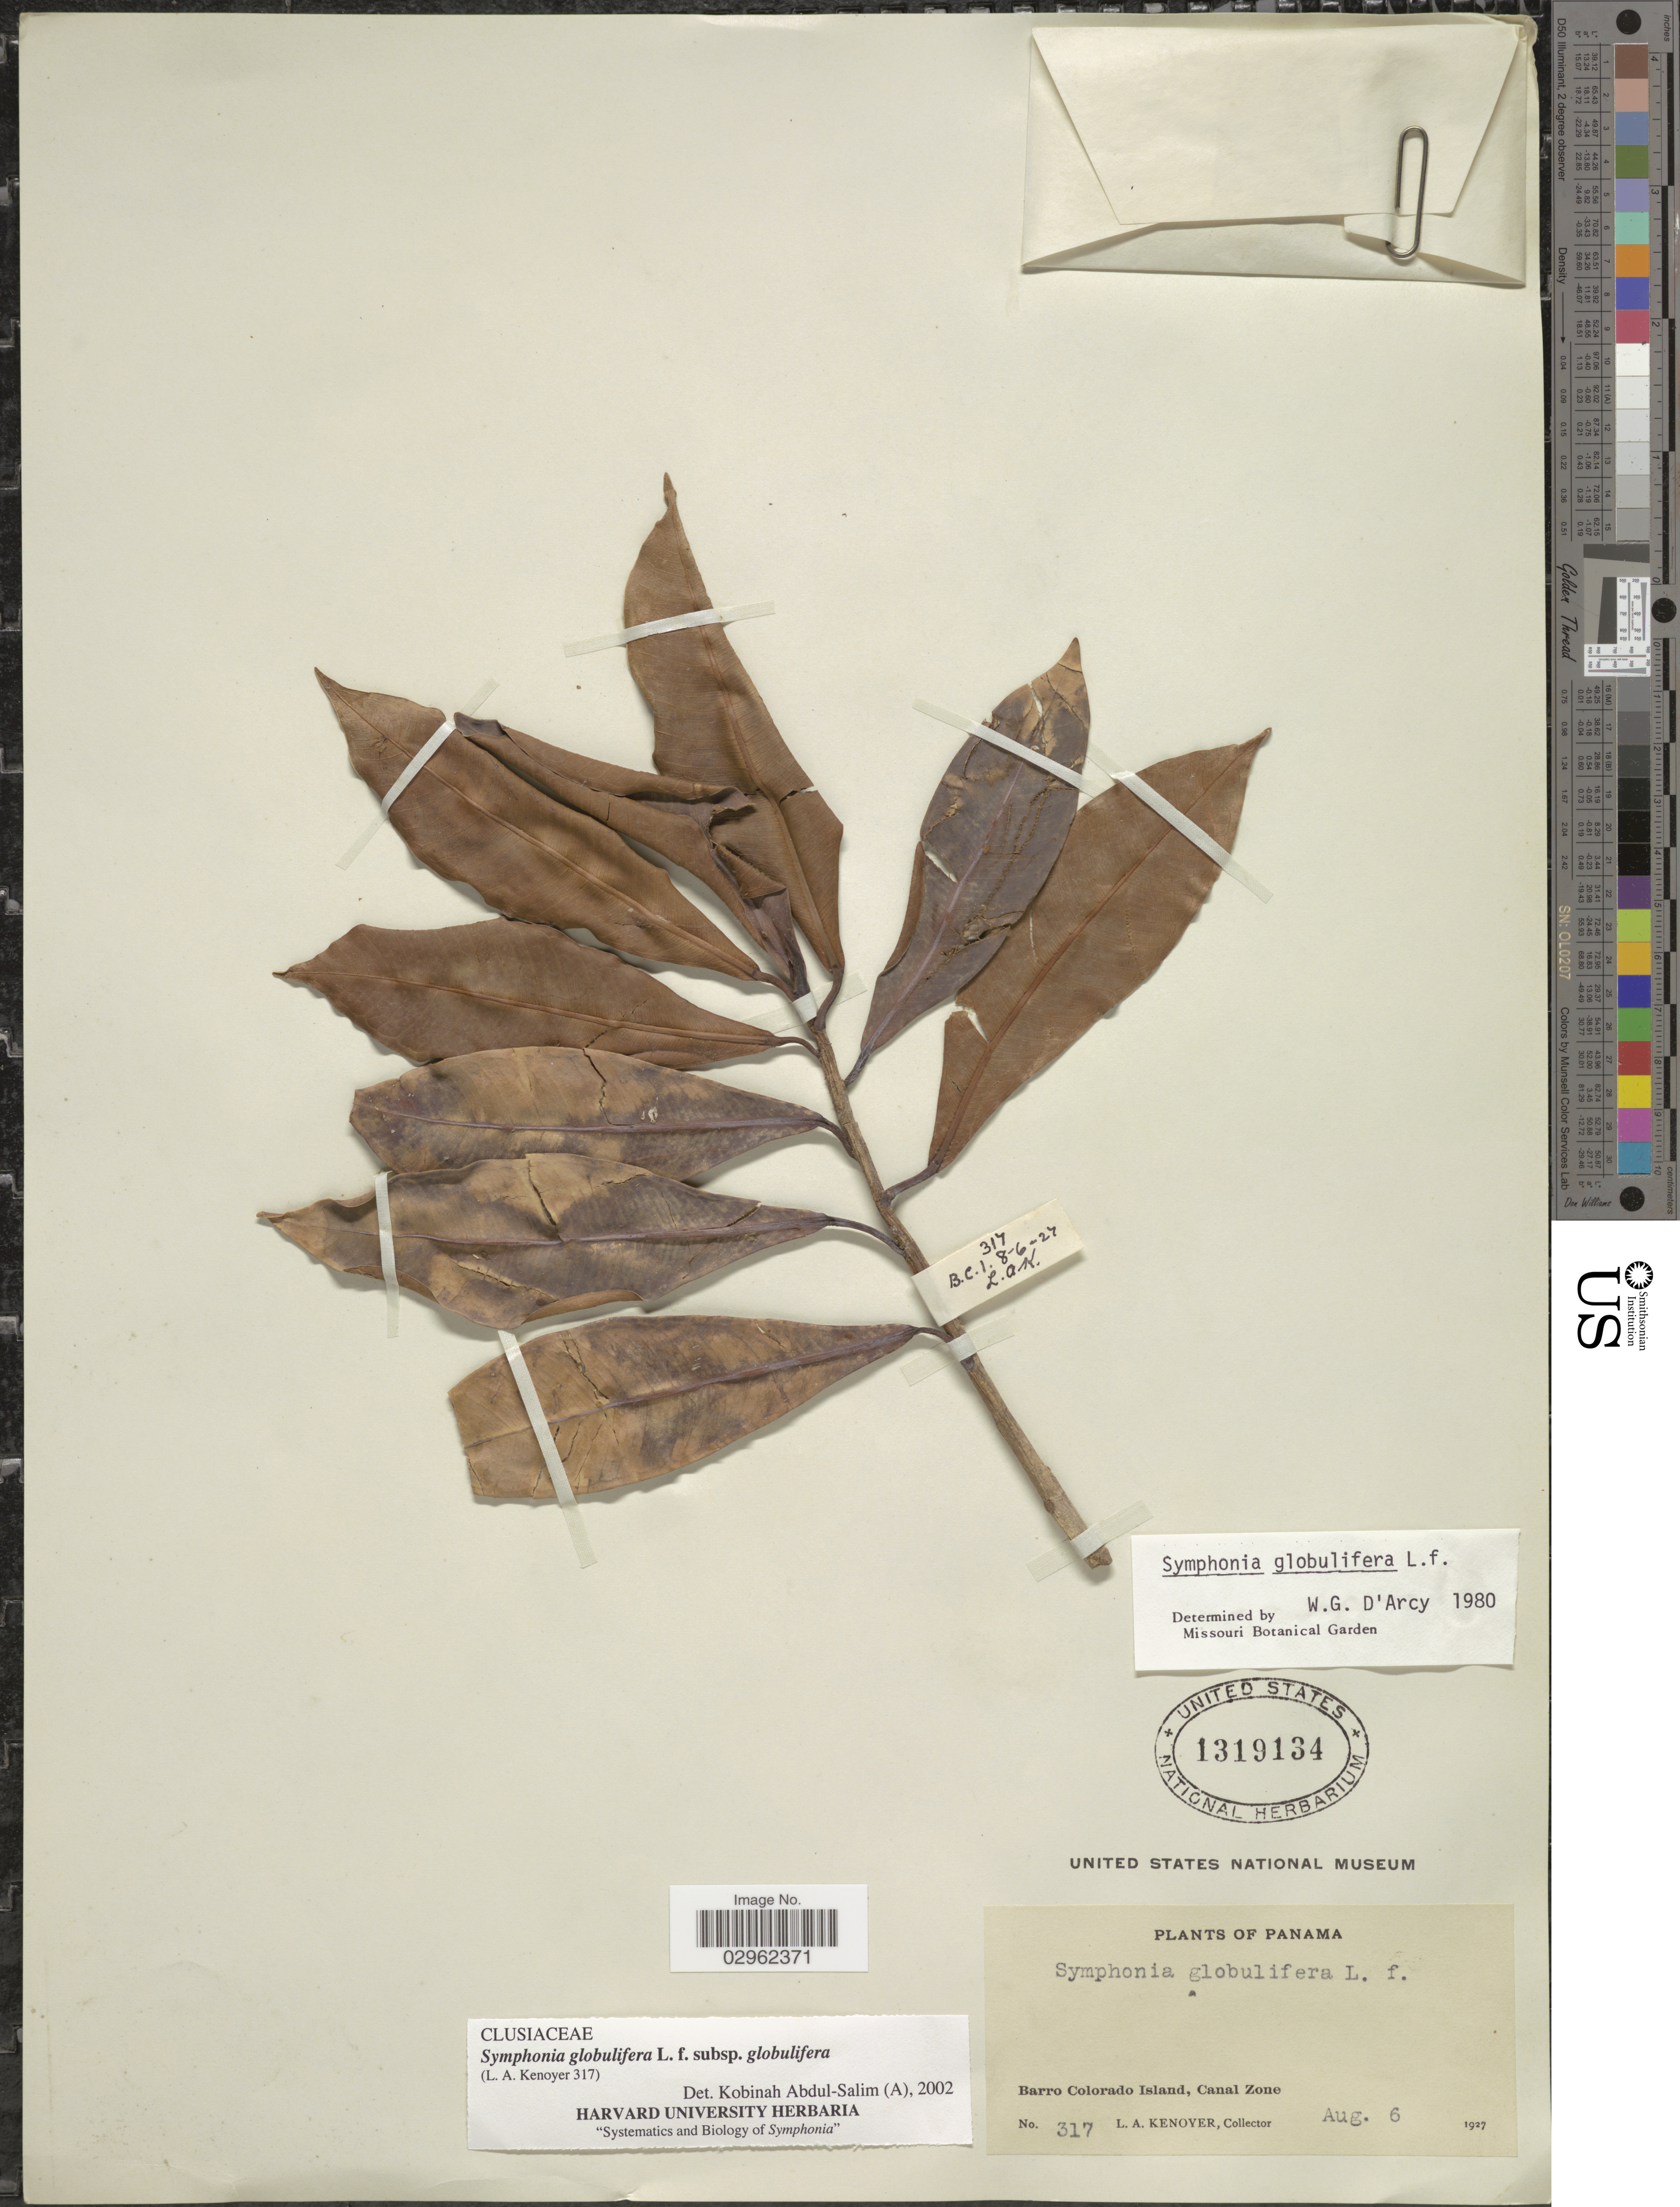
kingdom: Plantae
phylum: Tracheophyta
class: Magnoliopsida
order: Malpighiales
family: Clusiaceae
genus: Symphonia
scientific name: Symphonia globulifera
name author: L. f.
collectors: L. Kenover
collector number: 317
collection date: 1927-08-06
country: Panama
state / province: Panamá Oeste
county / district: Canal Zone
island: Barro Colorado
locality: Barro Colorado Island, Canal Zone.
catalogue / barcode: US 1319134